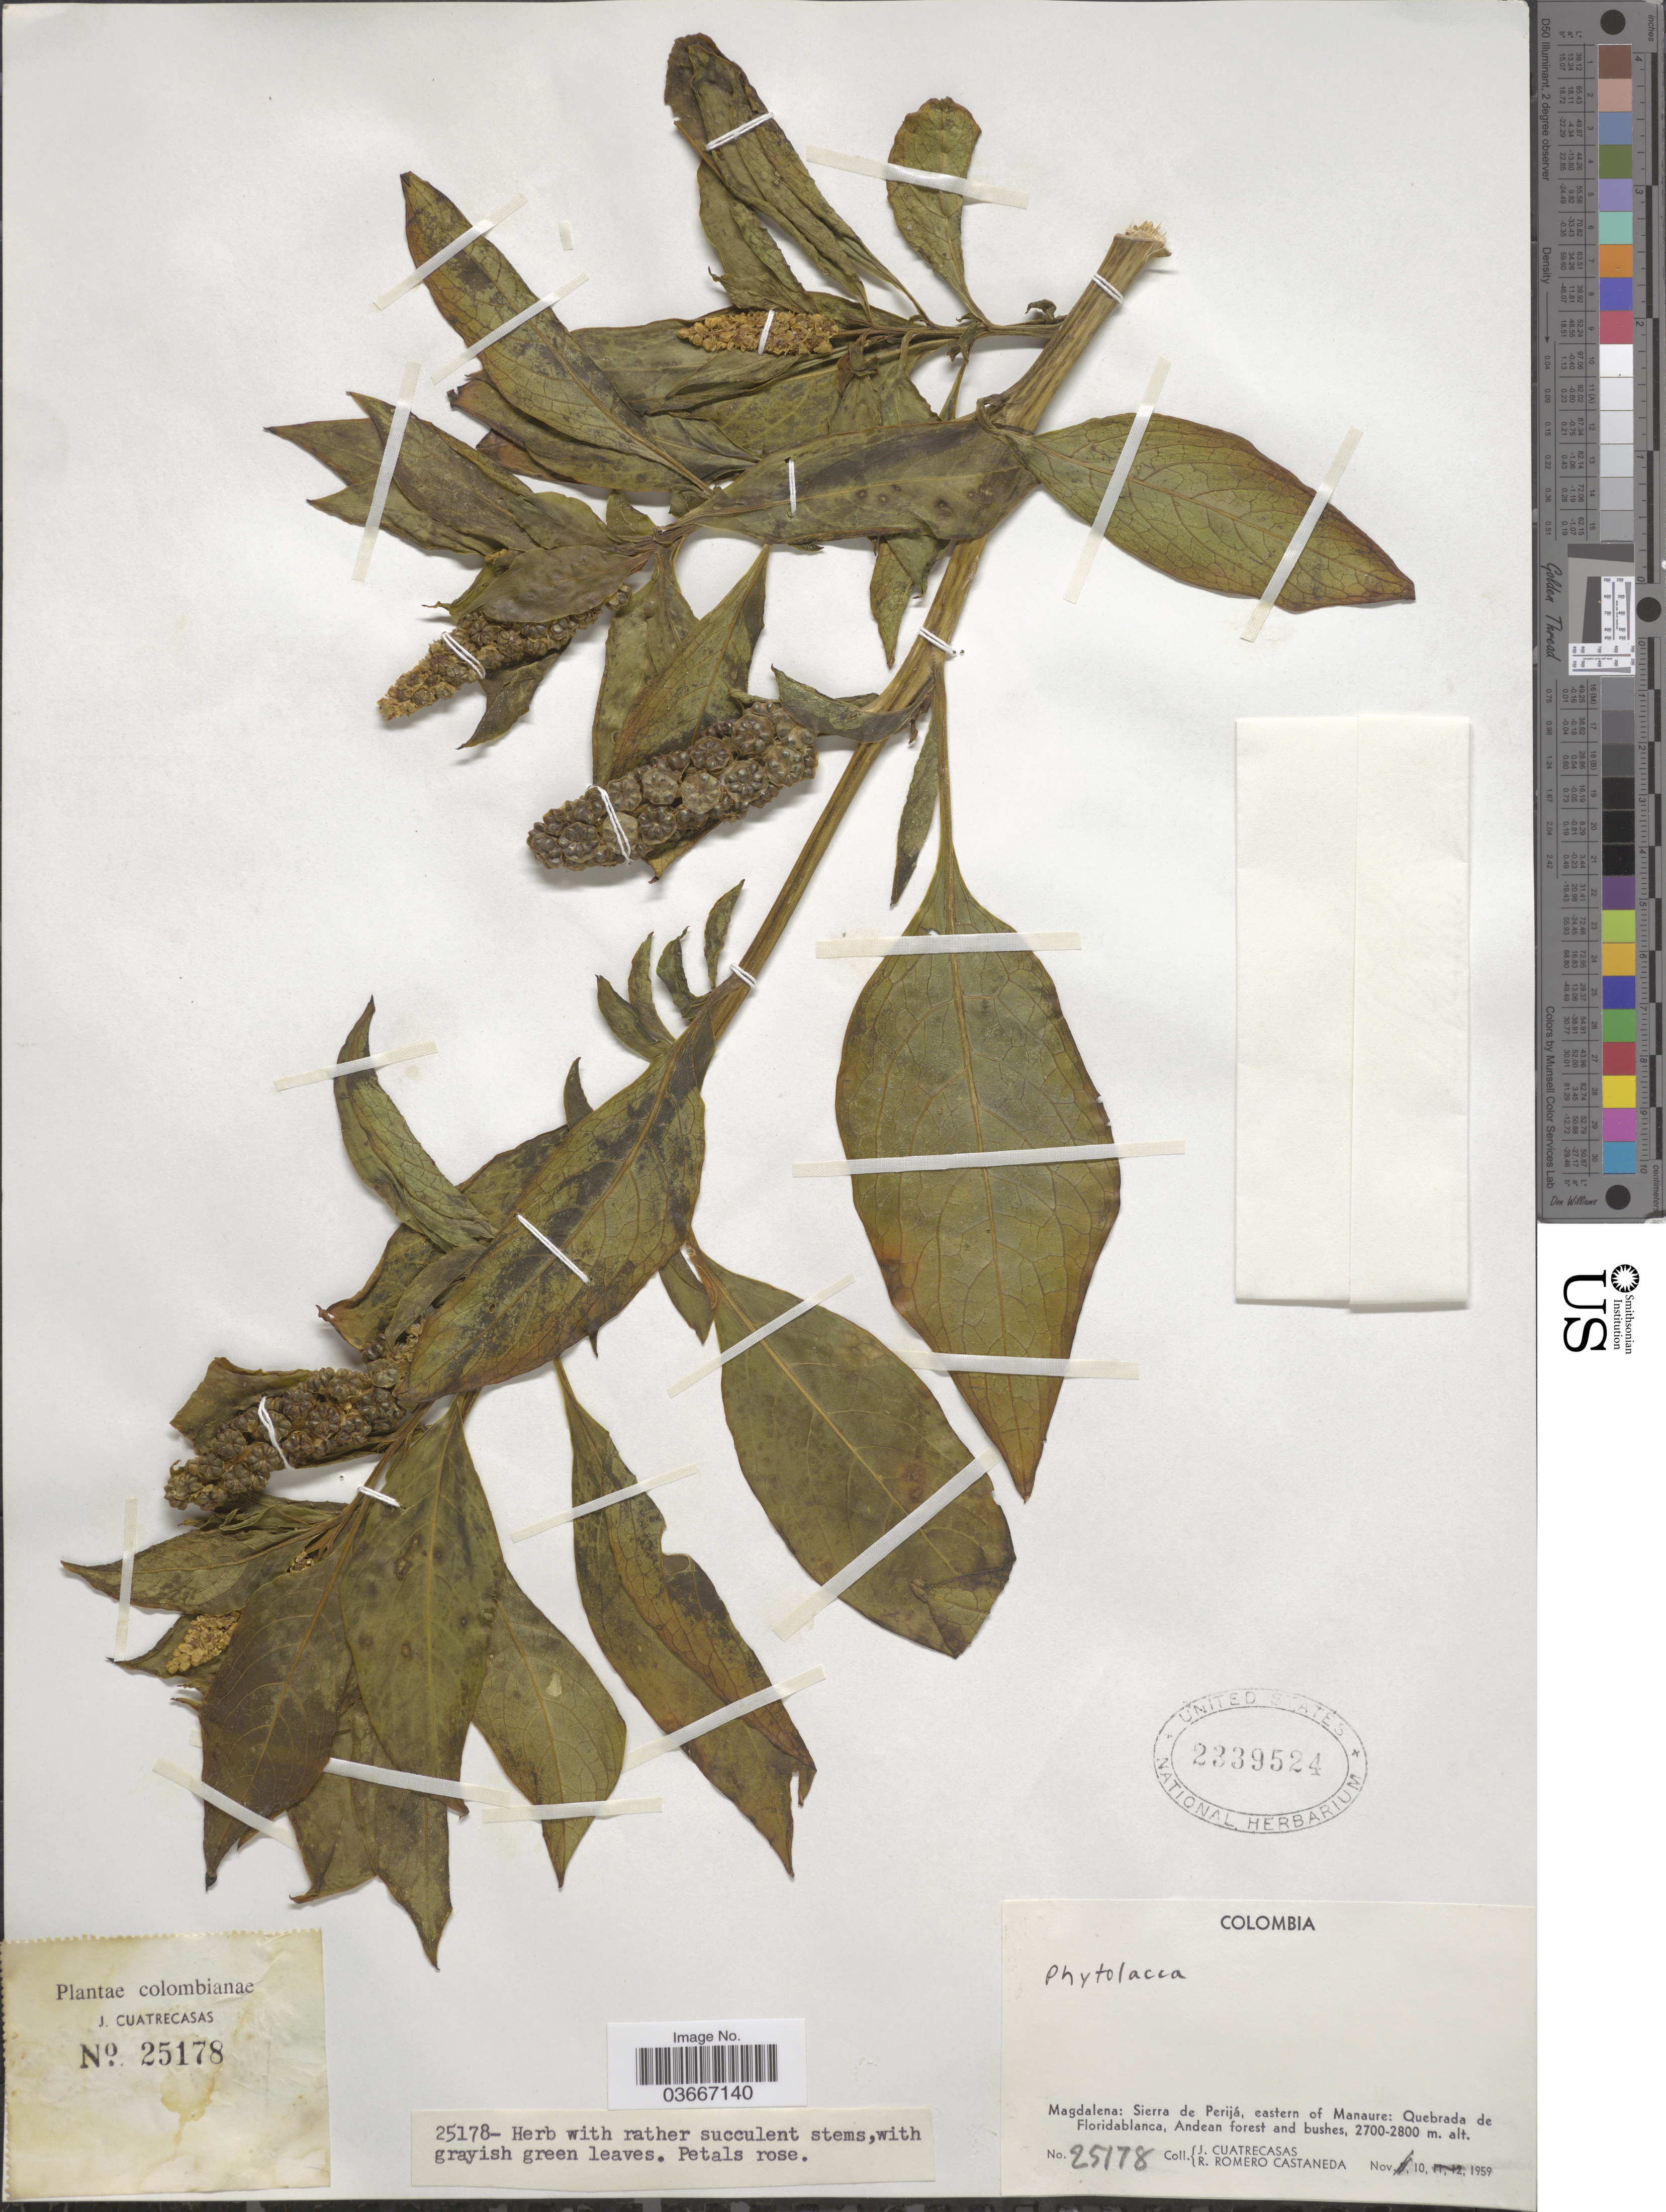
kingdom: Plantae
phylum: Tracheophyta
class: Magnoliopsida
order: Caryophyllales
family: Phytolaccaceae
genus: Phytolacca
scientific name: Phytolacca sp.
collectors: J. Cuatrecasas & R. Romero Castañeda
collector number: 25178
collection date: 1959-11-10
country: Colombia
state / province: Magdalena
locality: Sierra de Perijá, eastern of Manaure: Quebrada de Floridablanca, Andean forest and bushes.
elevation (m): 2700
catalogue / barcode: US 2339524